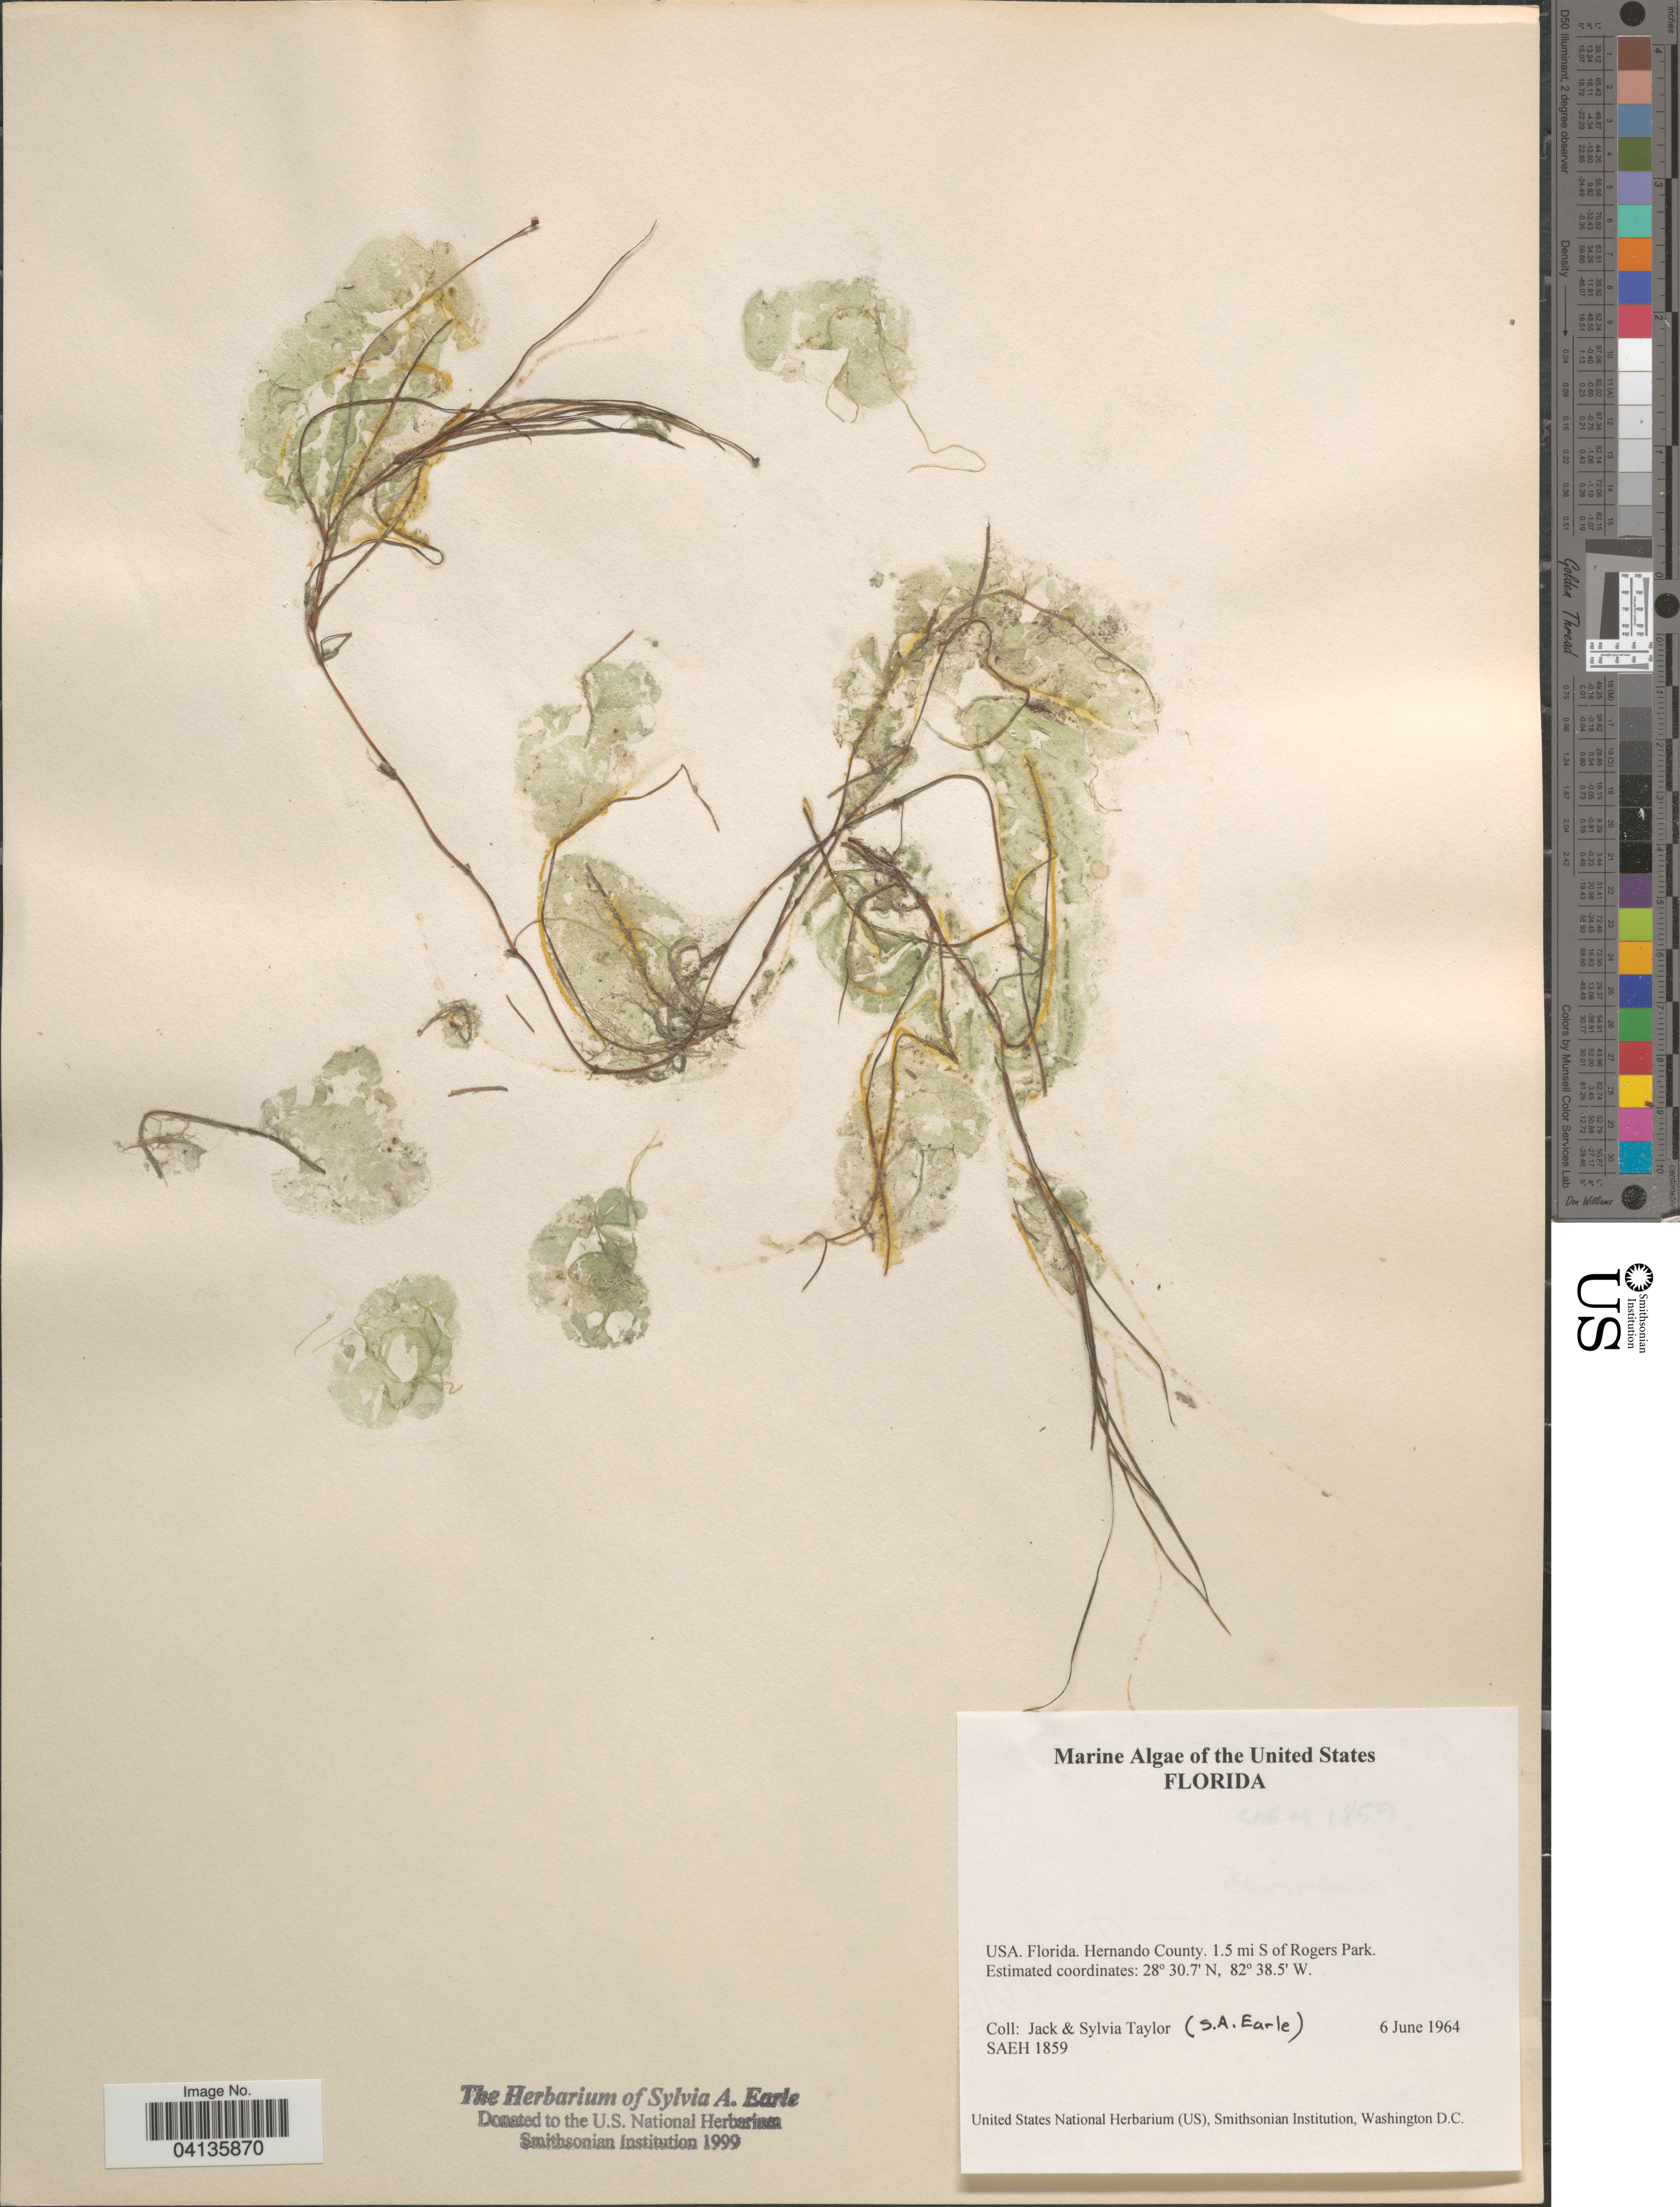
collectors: J. Taylor, S. E. Taylor & S. A. Earle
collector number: SAEH 1859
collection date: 1964-06-06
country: United States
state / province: Florida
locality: Hernando County. 1.5 mi S of Rogers PArk.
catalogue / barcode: US 238787